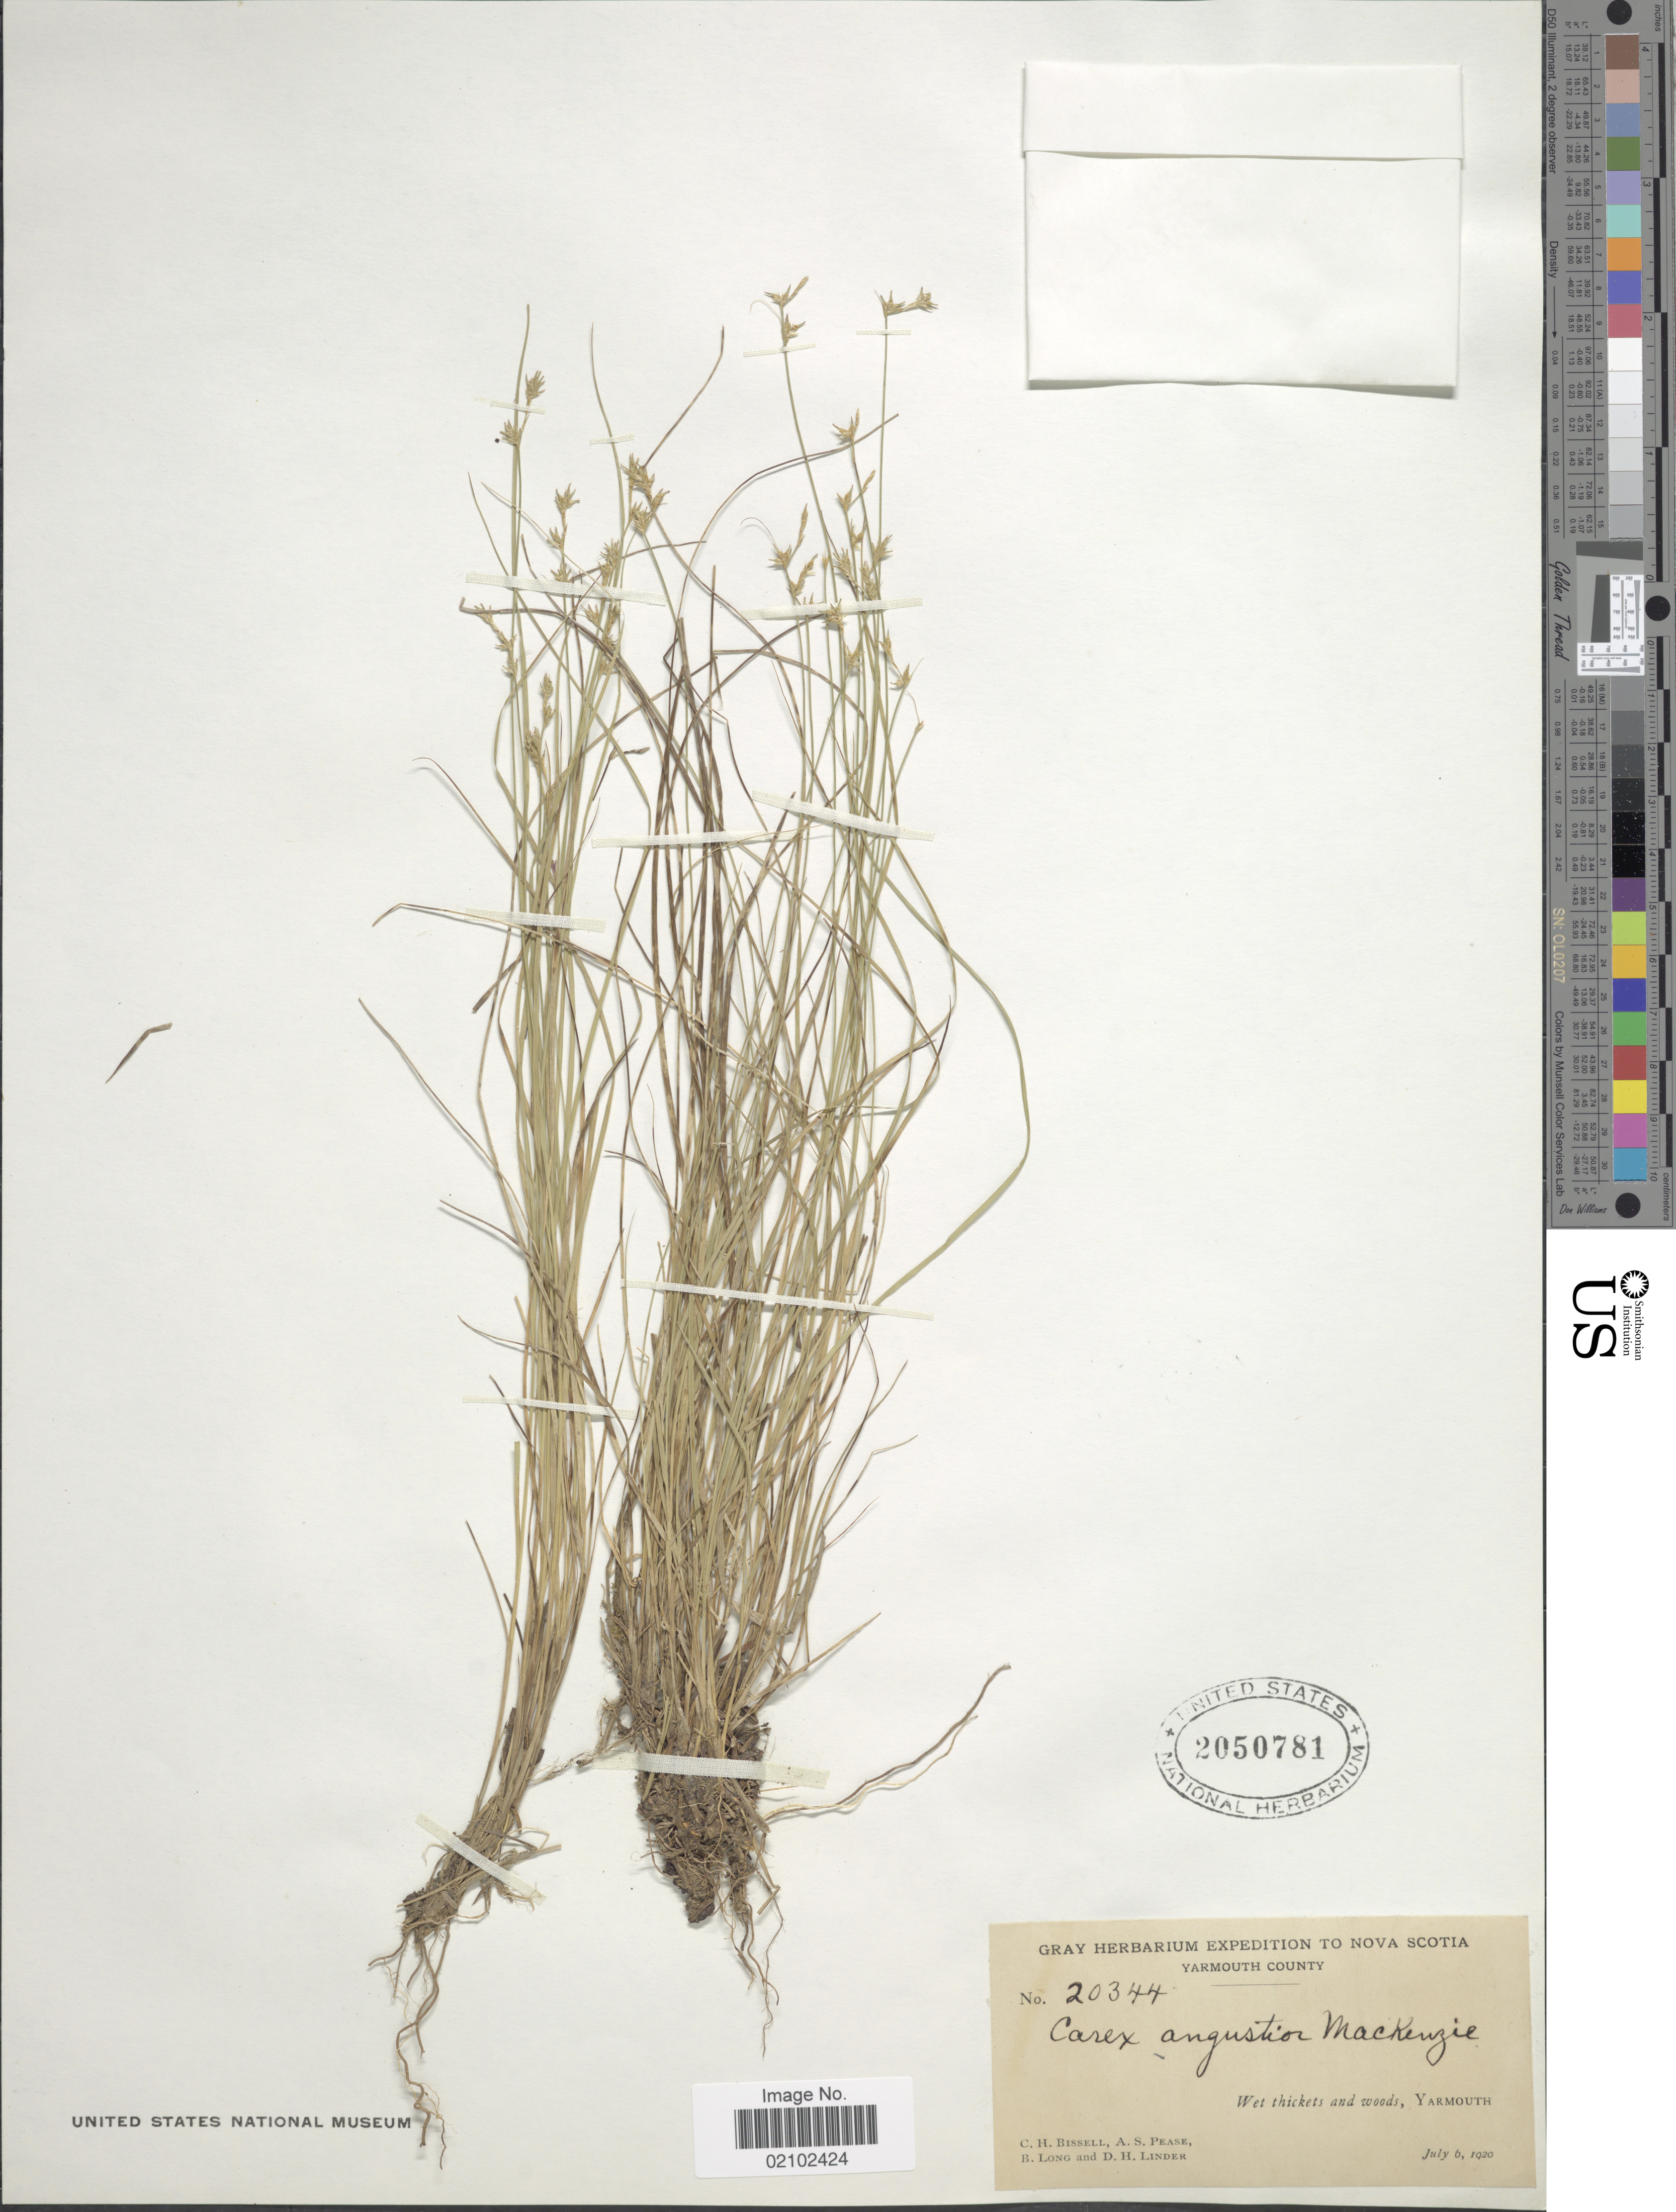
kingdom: Plantae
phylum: Tracheophyta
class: Liliopsida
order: Poales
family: Cyperaceae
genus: Carex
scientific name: Carex echinata subsp. echinata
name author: Murray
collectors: C. Bissell, A. S. Pease, B. Long & D. Linder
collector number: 20344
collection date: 1920-07-06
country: Canada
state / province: Nova Scotia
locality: Yarmouth County, Wet thickets and woods, Yarmouth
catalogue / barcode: US 2050781